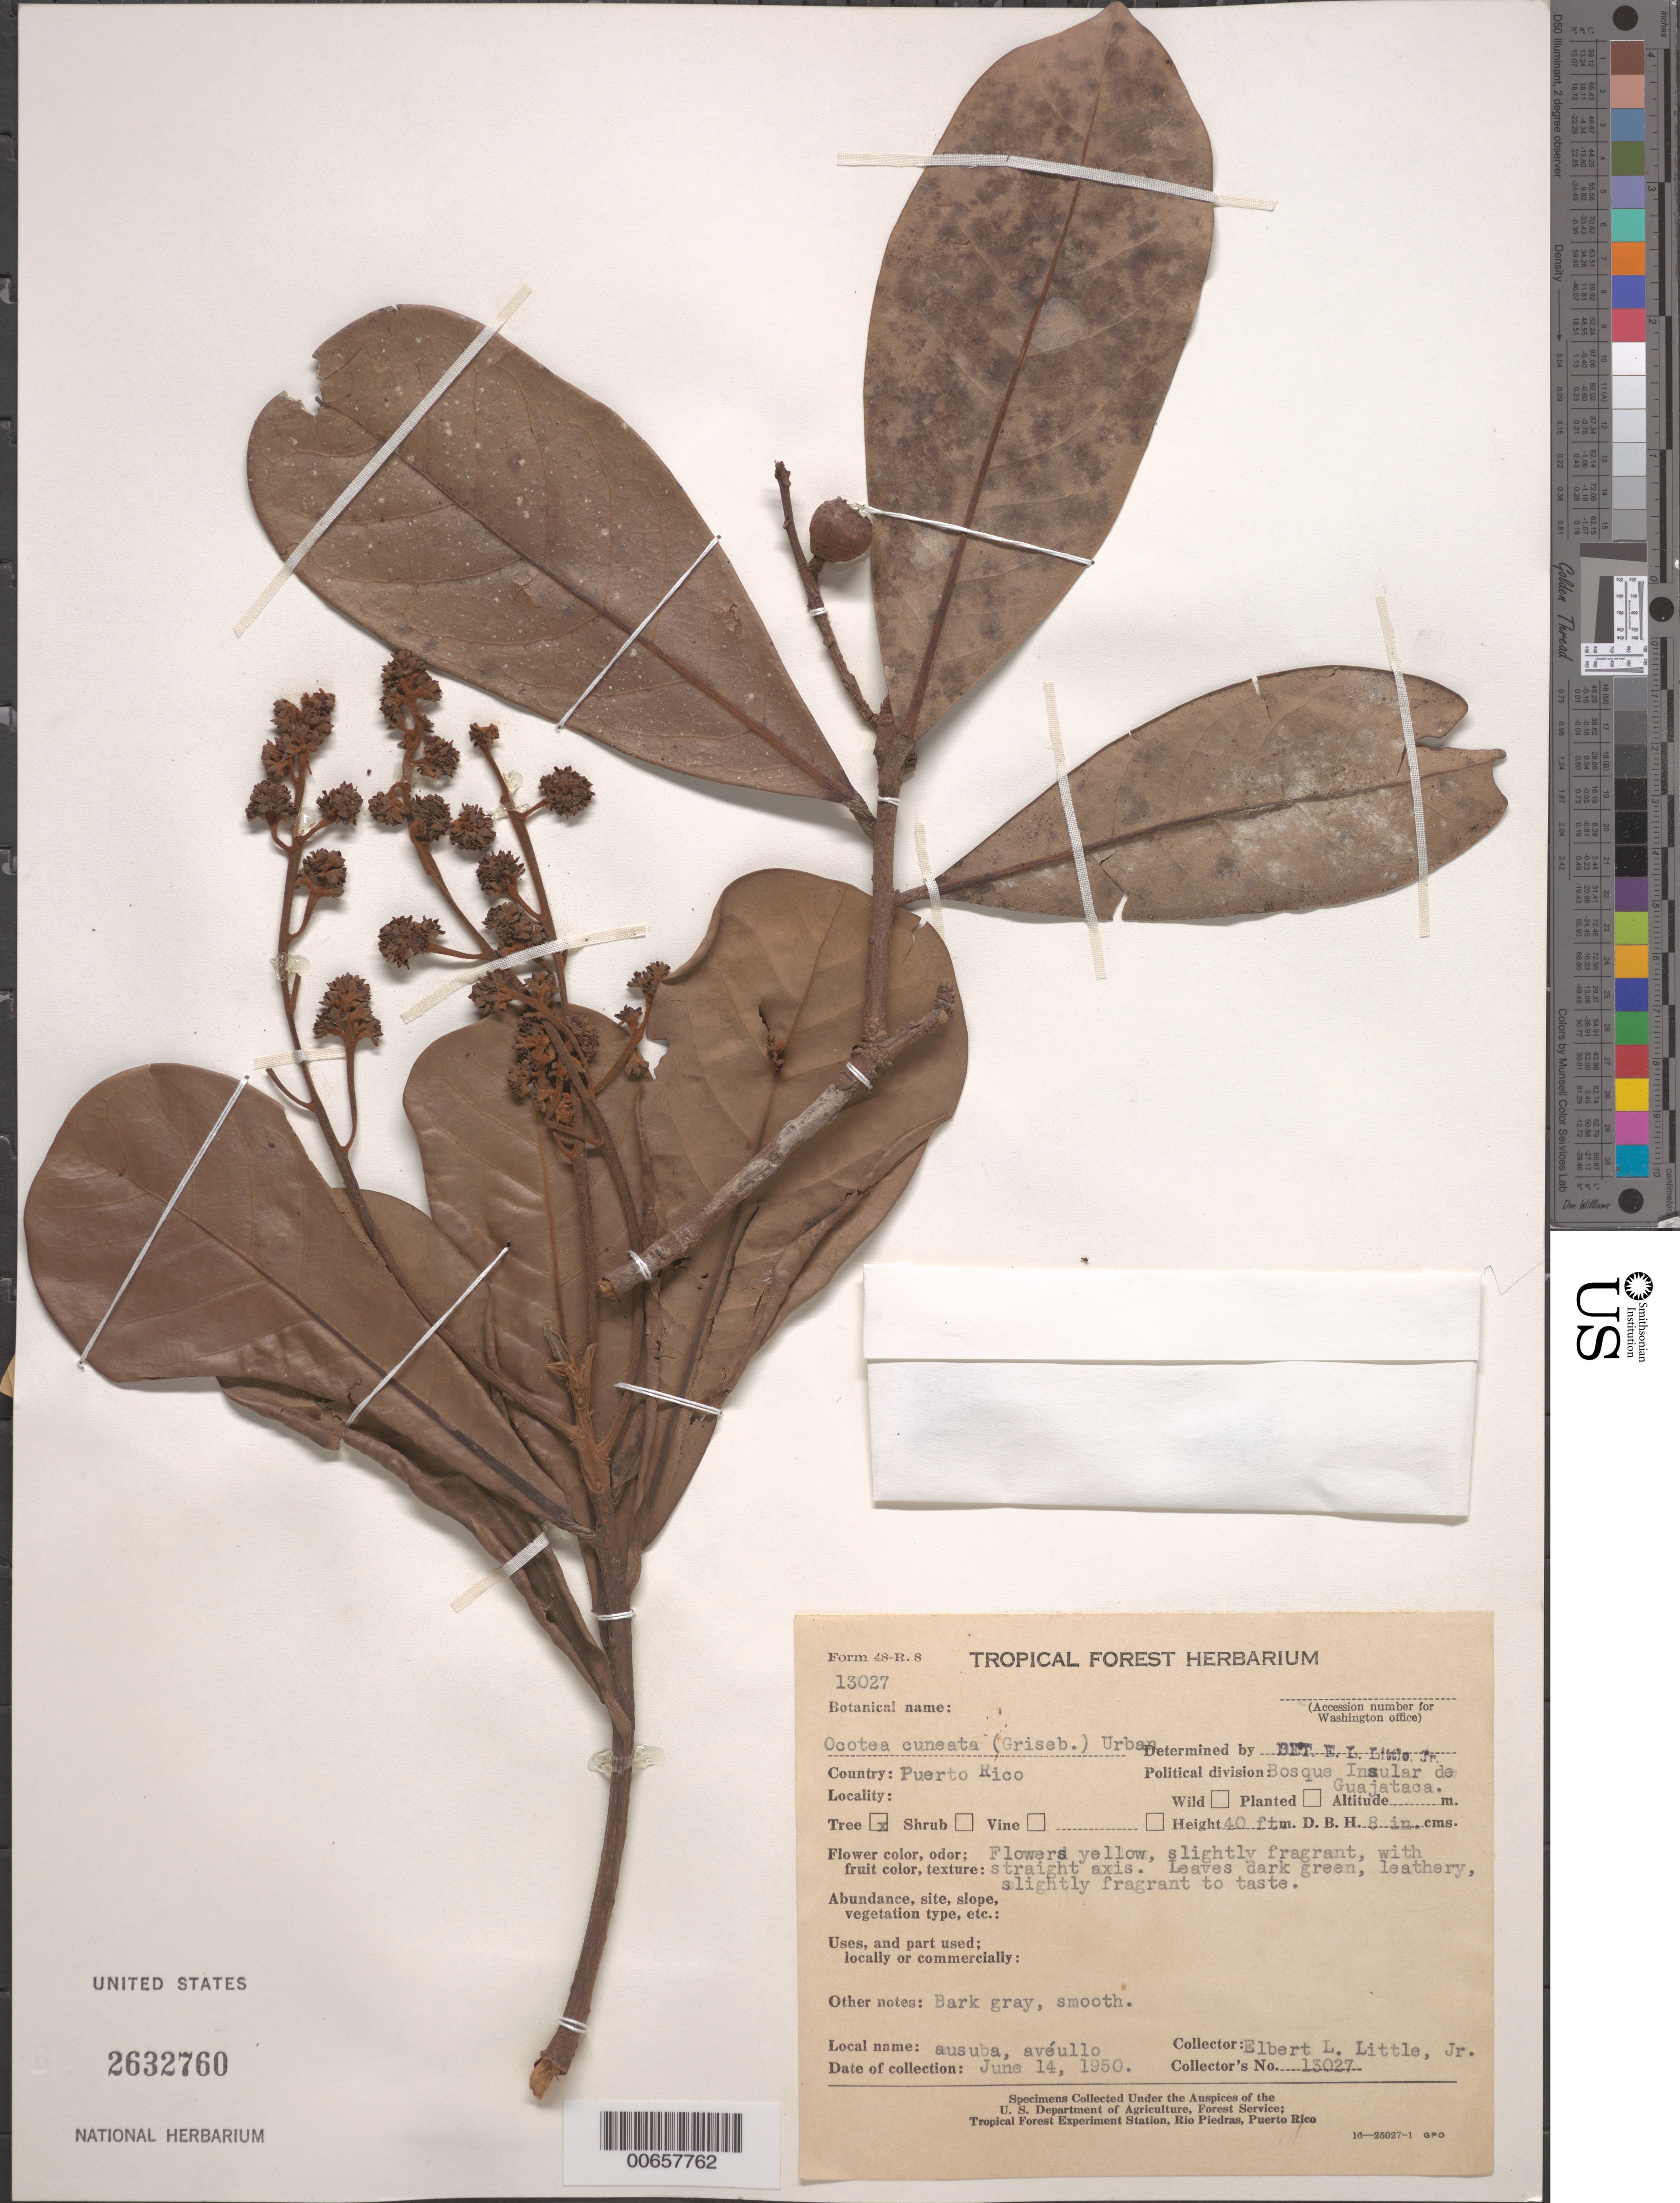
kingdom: Plantae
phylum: Tracheophyta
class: Magnoliopsida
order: Laurales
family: Lauraceae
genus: Ocotea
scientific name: Ocotea cuneata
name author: (Griseb.) M. Gómez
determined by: Little, Elbert L., Jr., (FSSR), United States Department of Agriculture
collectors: E. L. Little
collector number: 13027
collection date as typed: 14 Jun 1950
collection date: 1950-06-14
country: Puerto Rico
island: Greater Antilles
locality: Bosque Insular de Guajataca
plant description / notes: Common name: ausuba; Common name: aveullo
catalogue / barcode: US 2632760